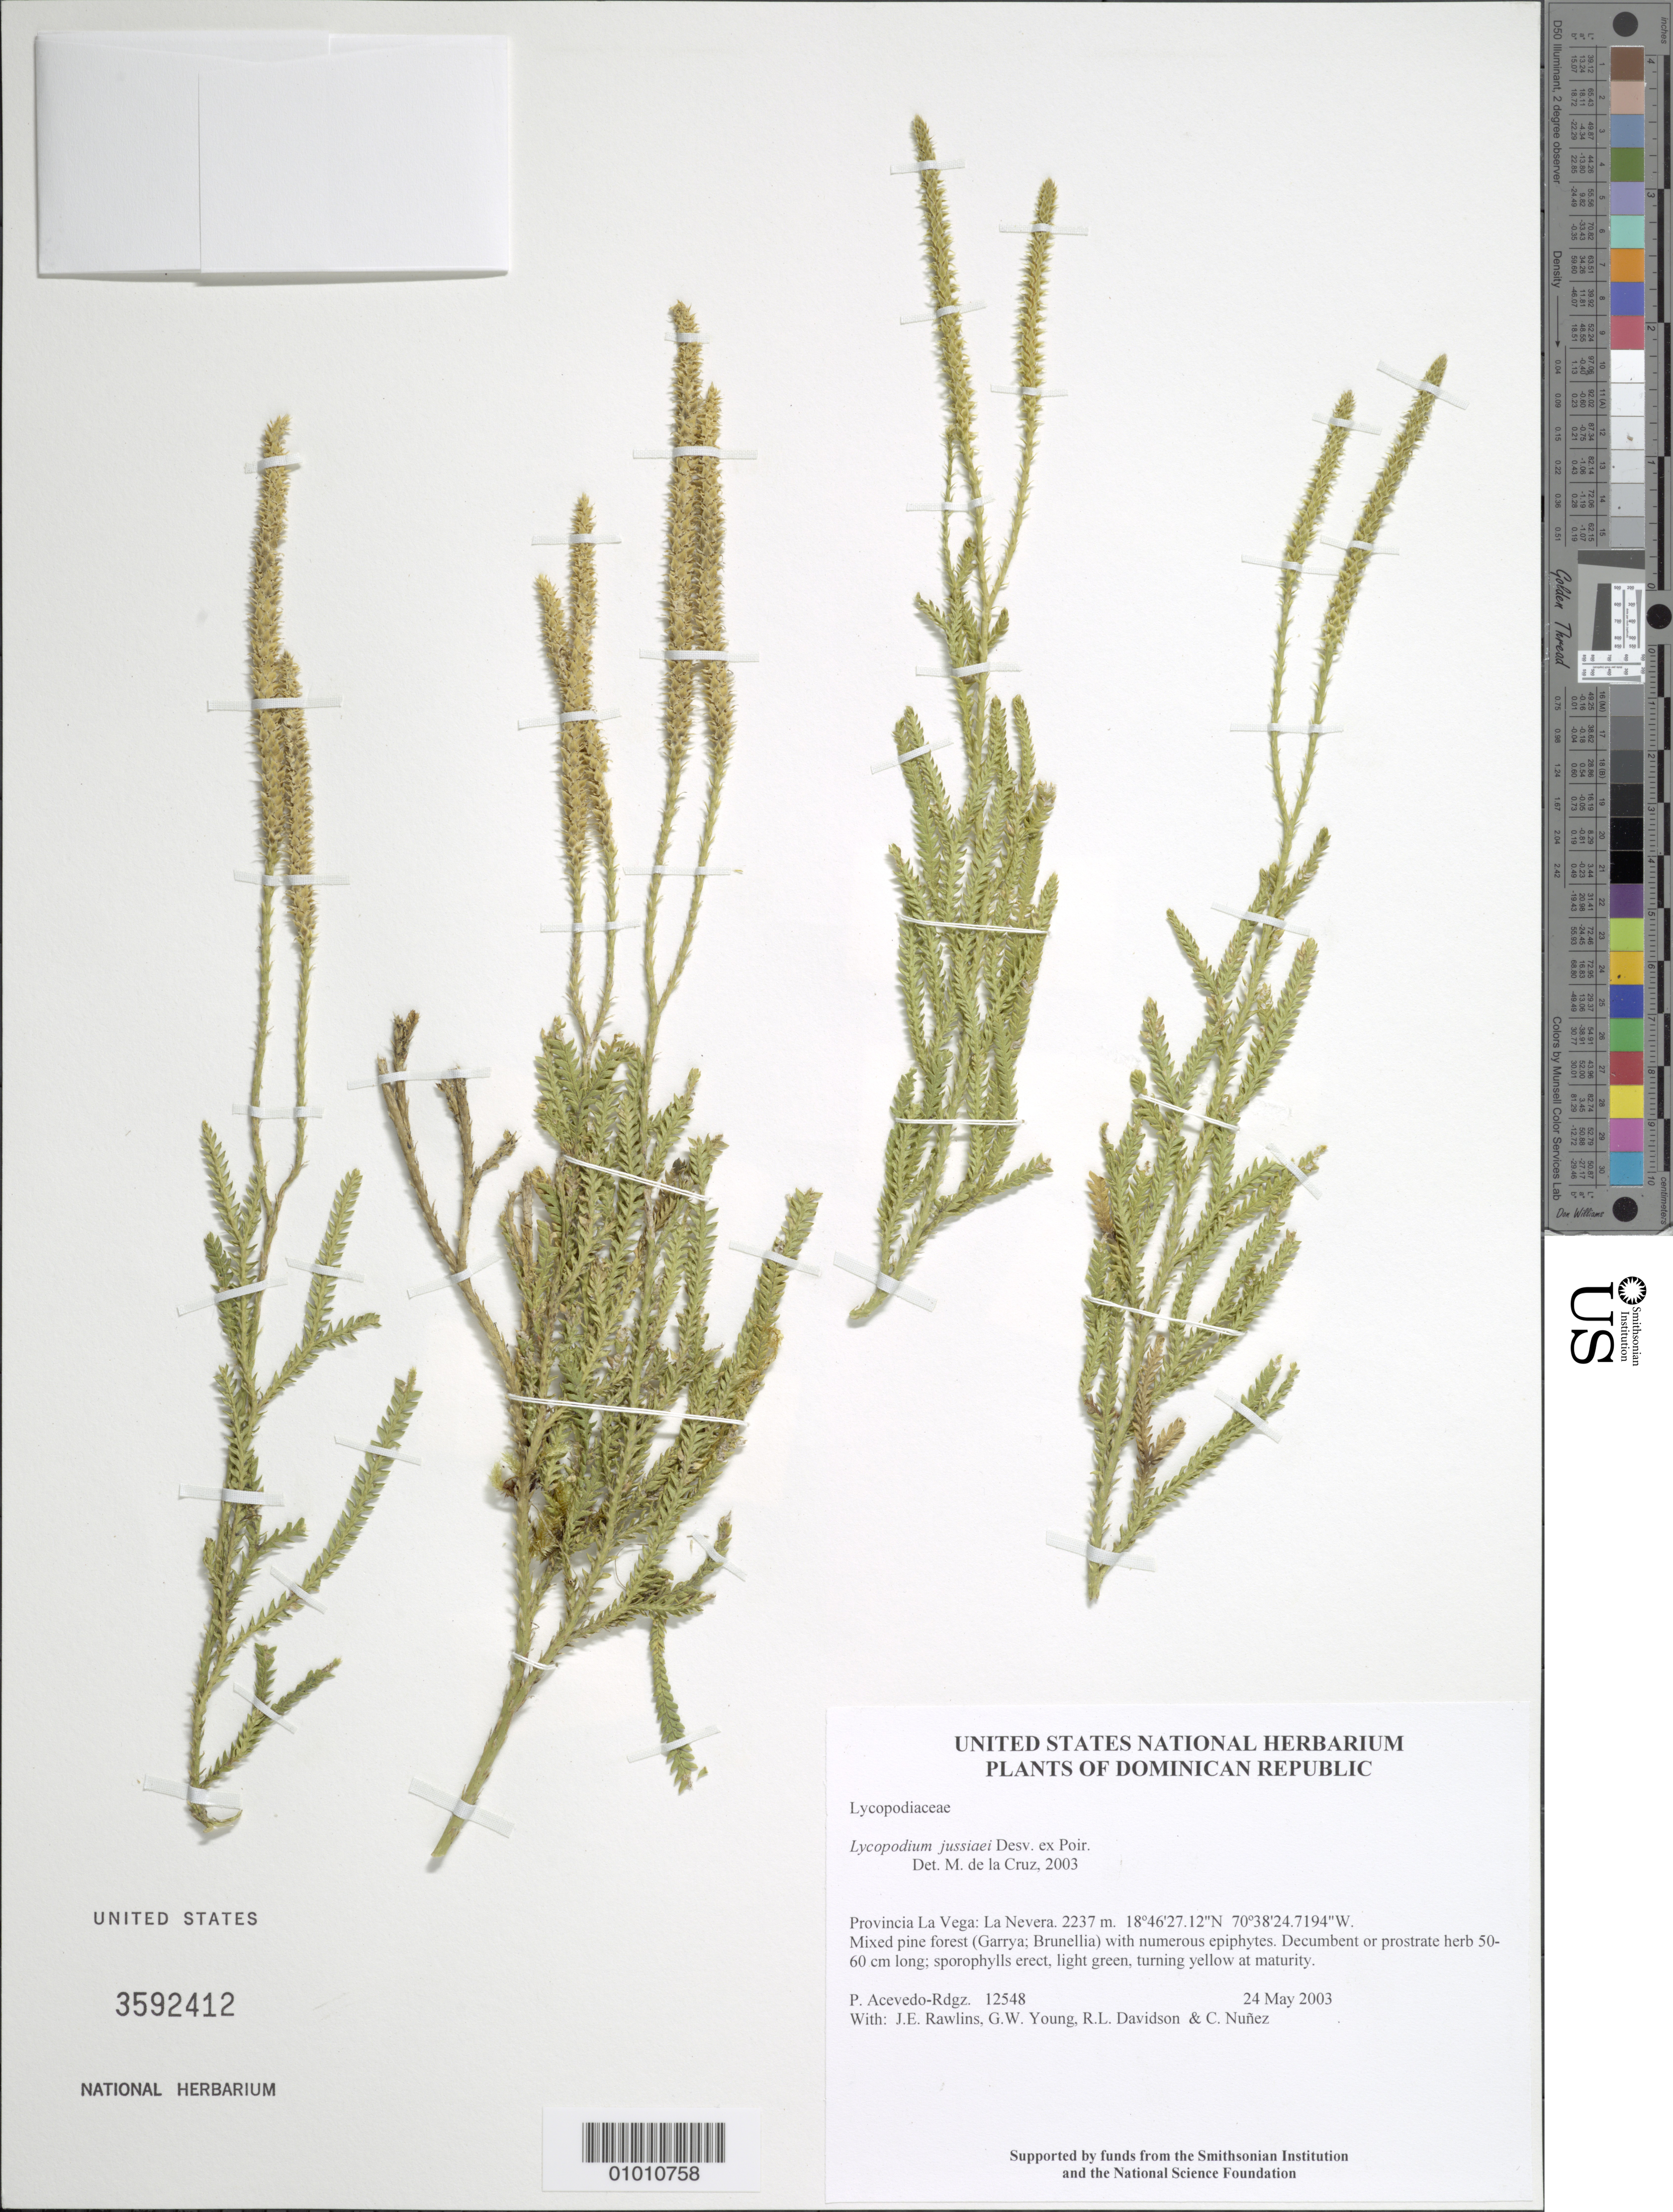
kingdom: Plantae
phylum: Tracheophyta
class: Lycopodiopsida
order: Lycopodiales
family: Lycopodiaceae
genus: Diphasium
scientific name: Diphasium jussiaei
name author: (Desv.) C. Presl ex Rothm.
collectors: P. Acevedo-Rodr., J. Rawlins, G. Young, R. Davidson & C. Nunez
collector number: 12548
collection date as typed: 24 May 2003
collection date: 2003-05-24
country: Dominican Republic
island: Hispaniola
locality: Provincia La Vega: La Nevera.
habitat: Mixed pine forest (Garrya; Brunellia) with numerous epiphytes.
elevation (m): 2237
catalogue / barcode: US 3592412